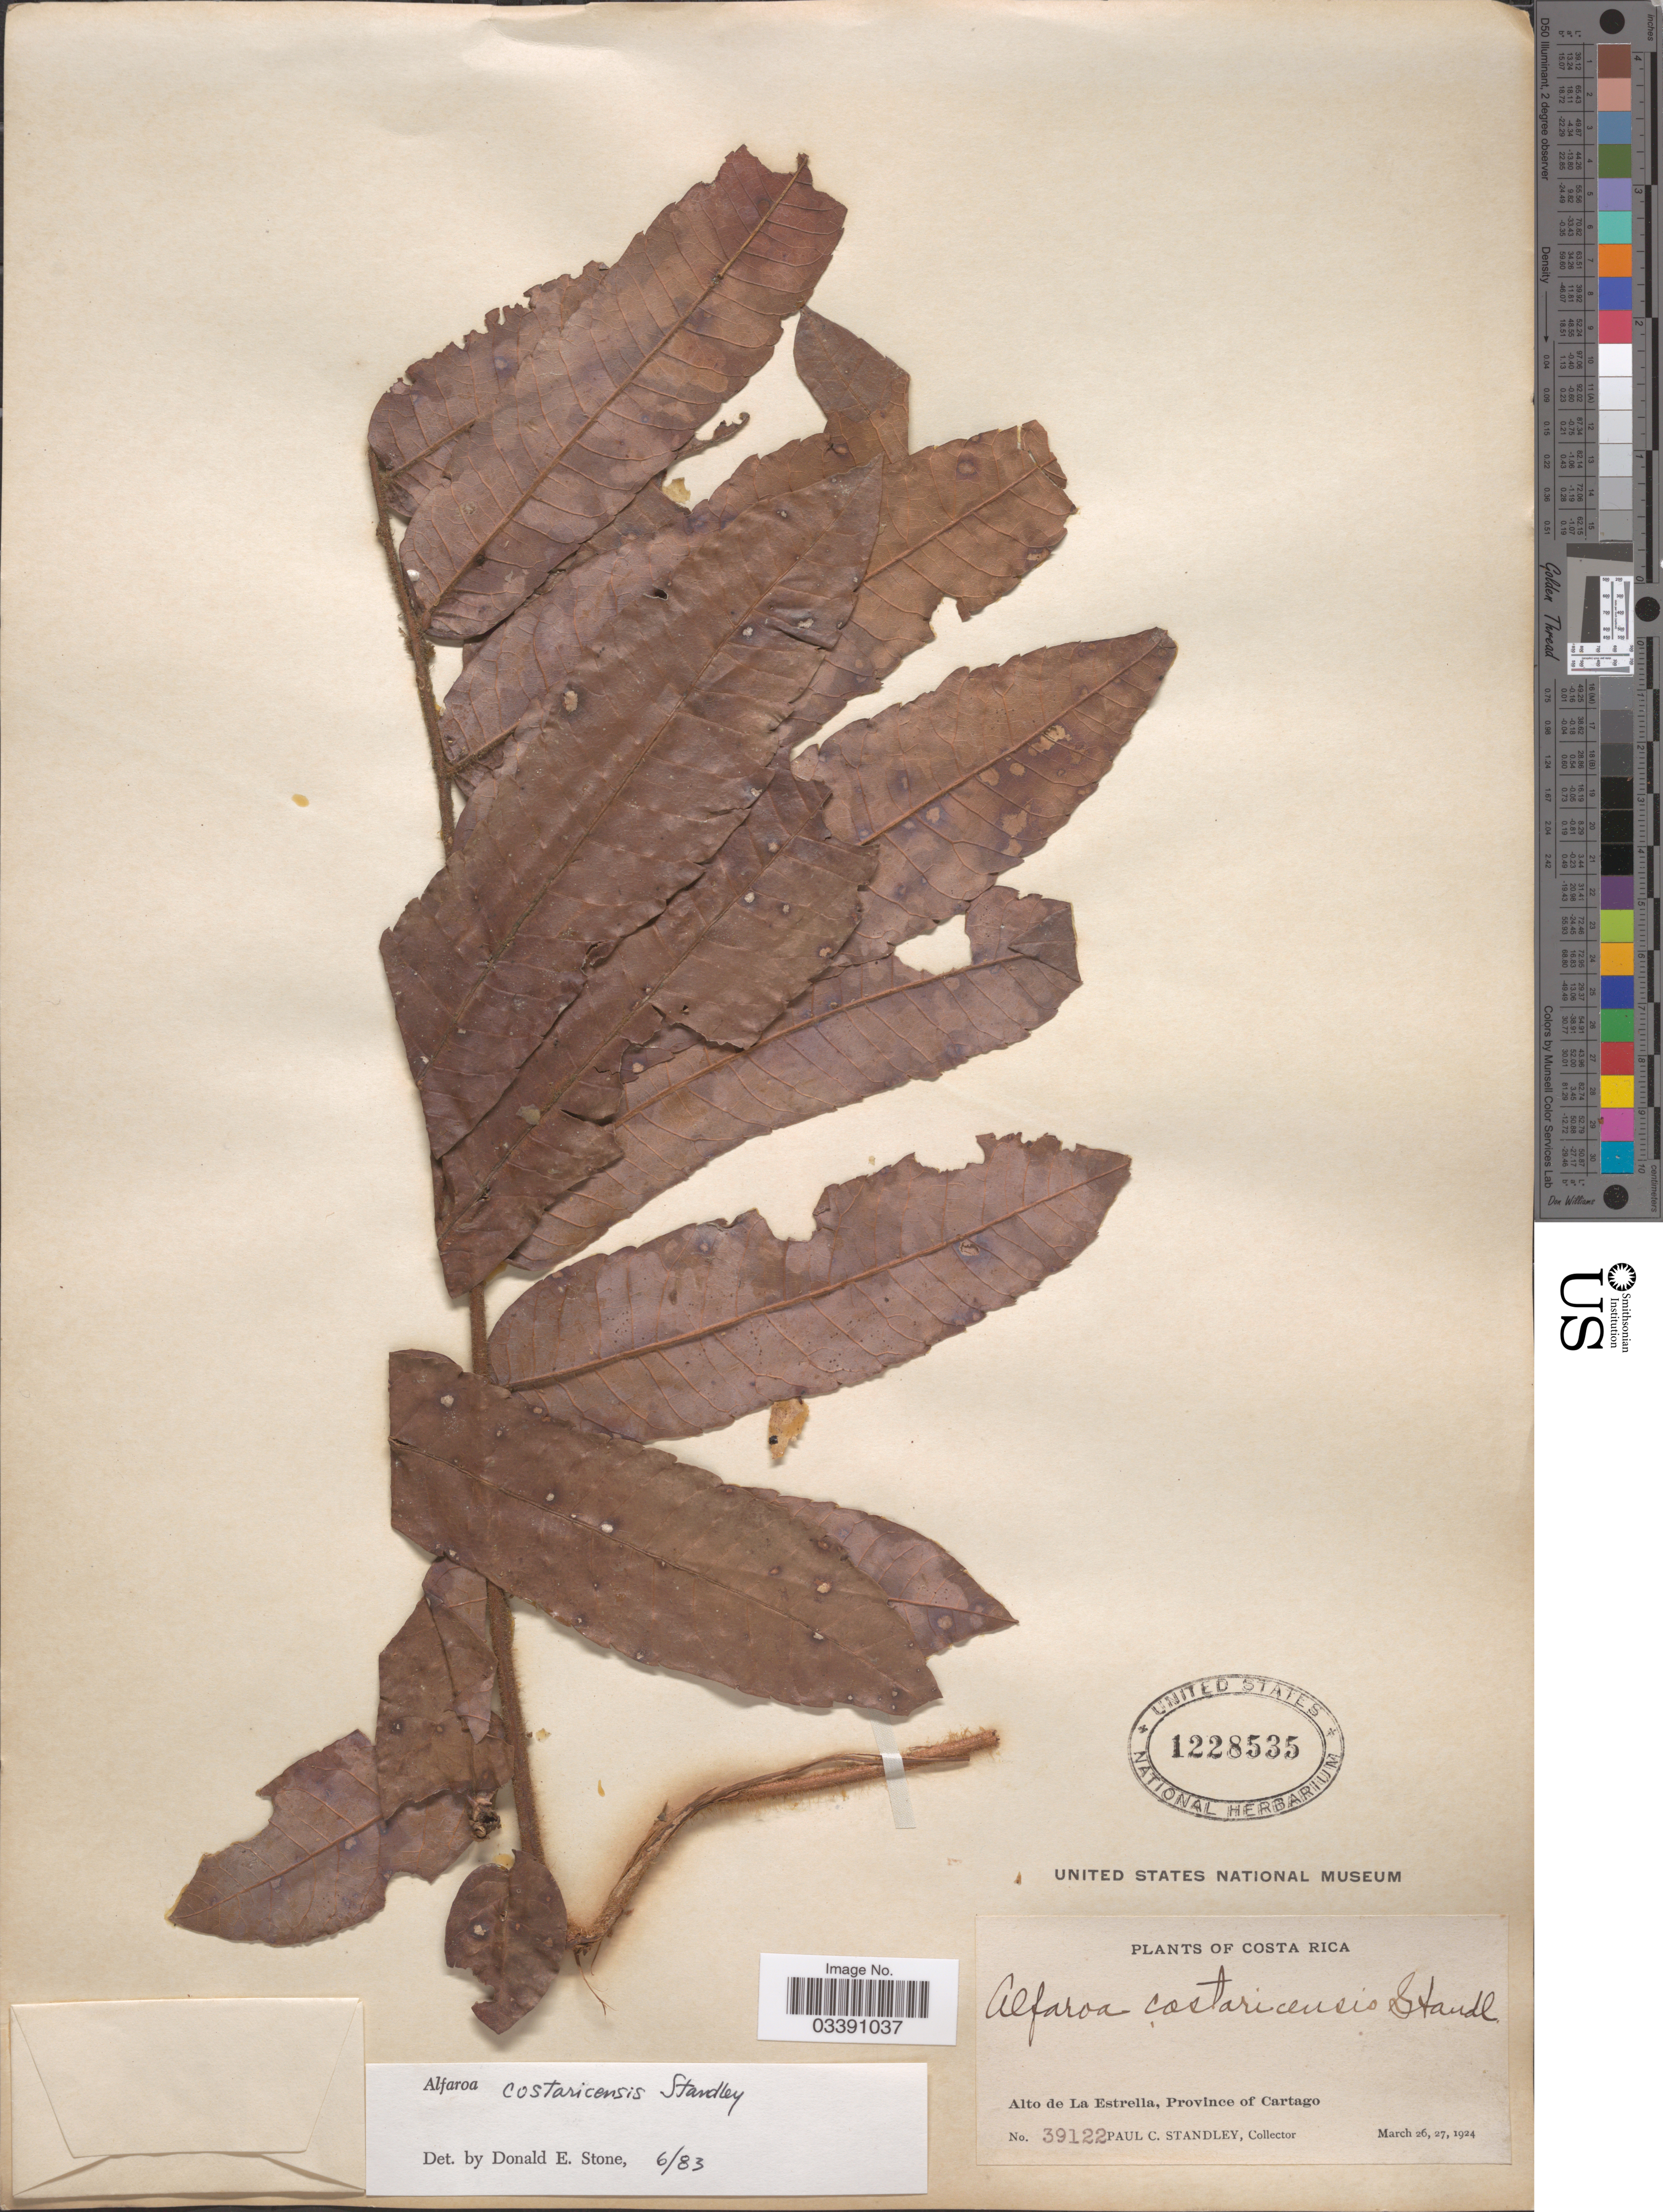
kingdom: Plantae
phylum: Tracheophyta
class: Magnoliopsida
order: Fagales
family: Juglandaceae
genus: Alfaroa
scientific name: Alfaroa costaricensis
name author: Standl.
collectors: P. C. Standley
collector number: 39122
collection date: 1924-03-26/1924-03-27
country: Costa Rica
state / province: Cartago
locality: Alto de La Estrella.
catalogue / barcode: US 1228535